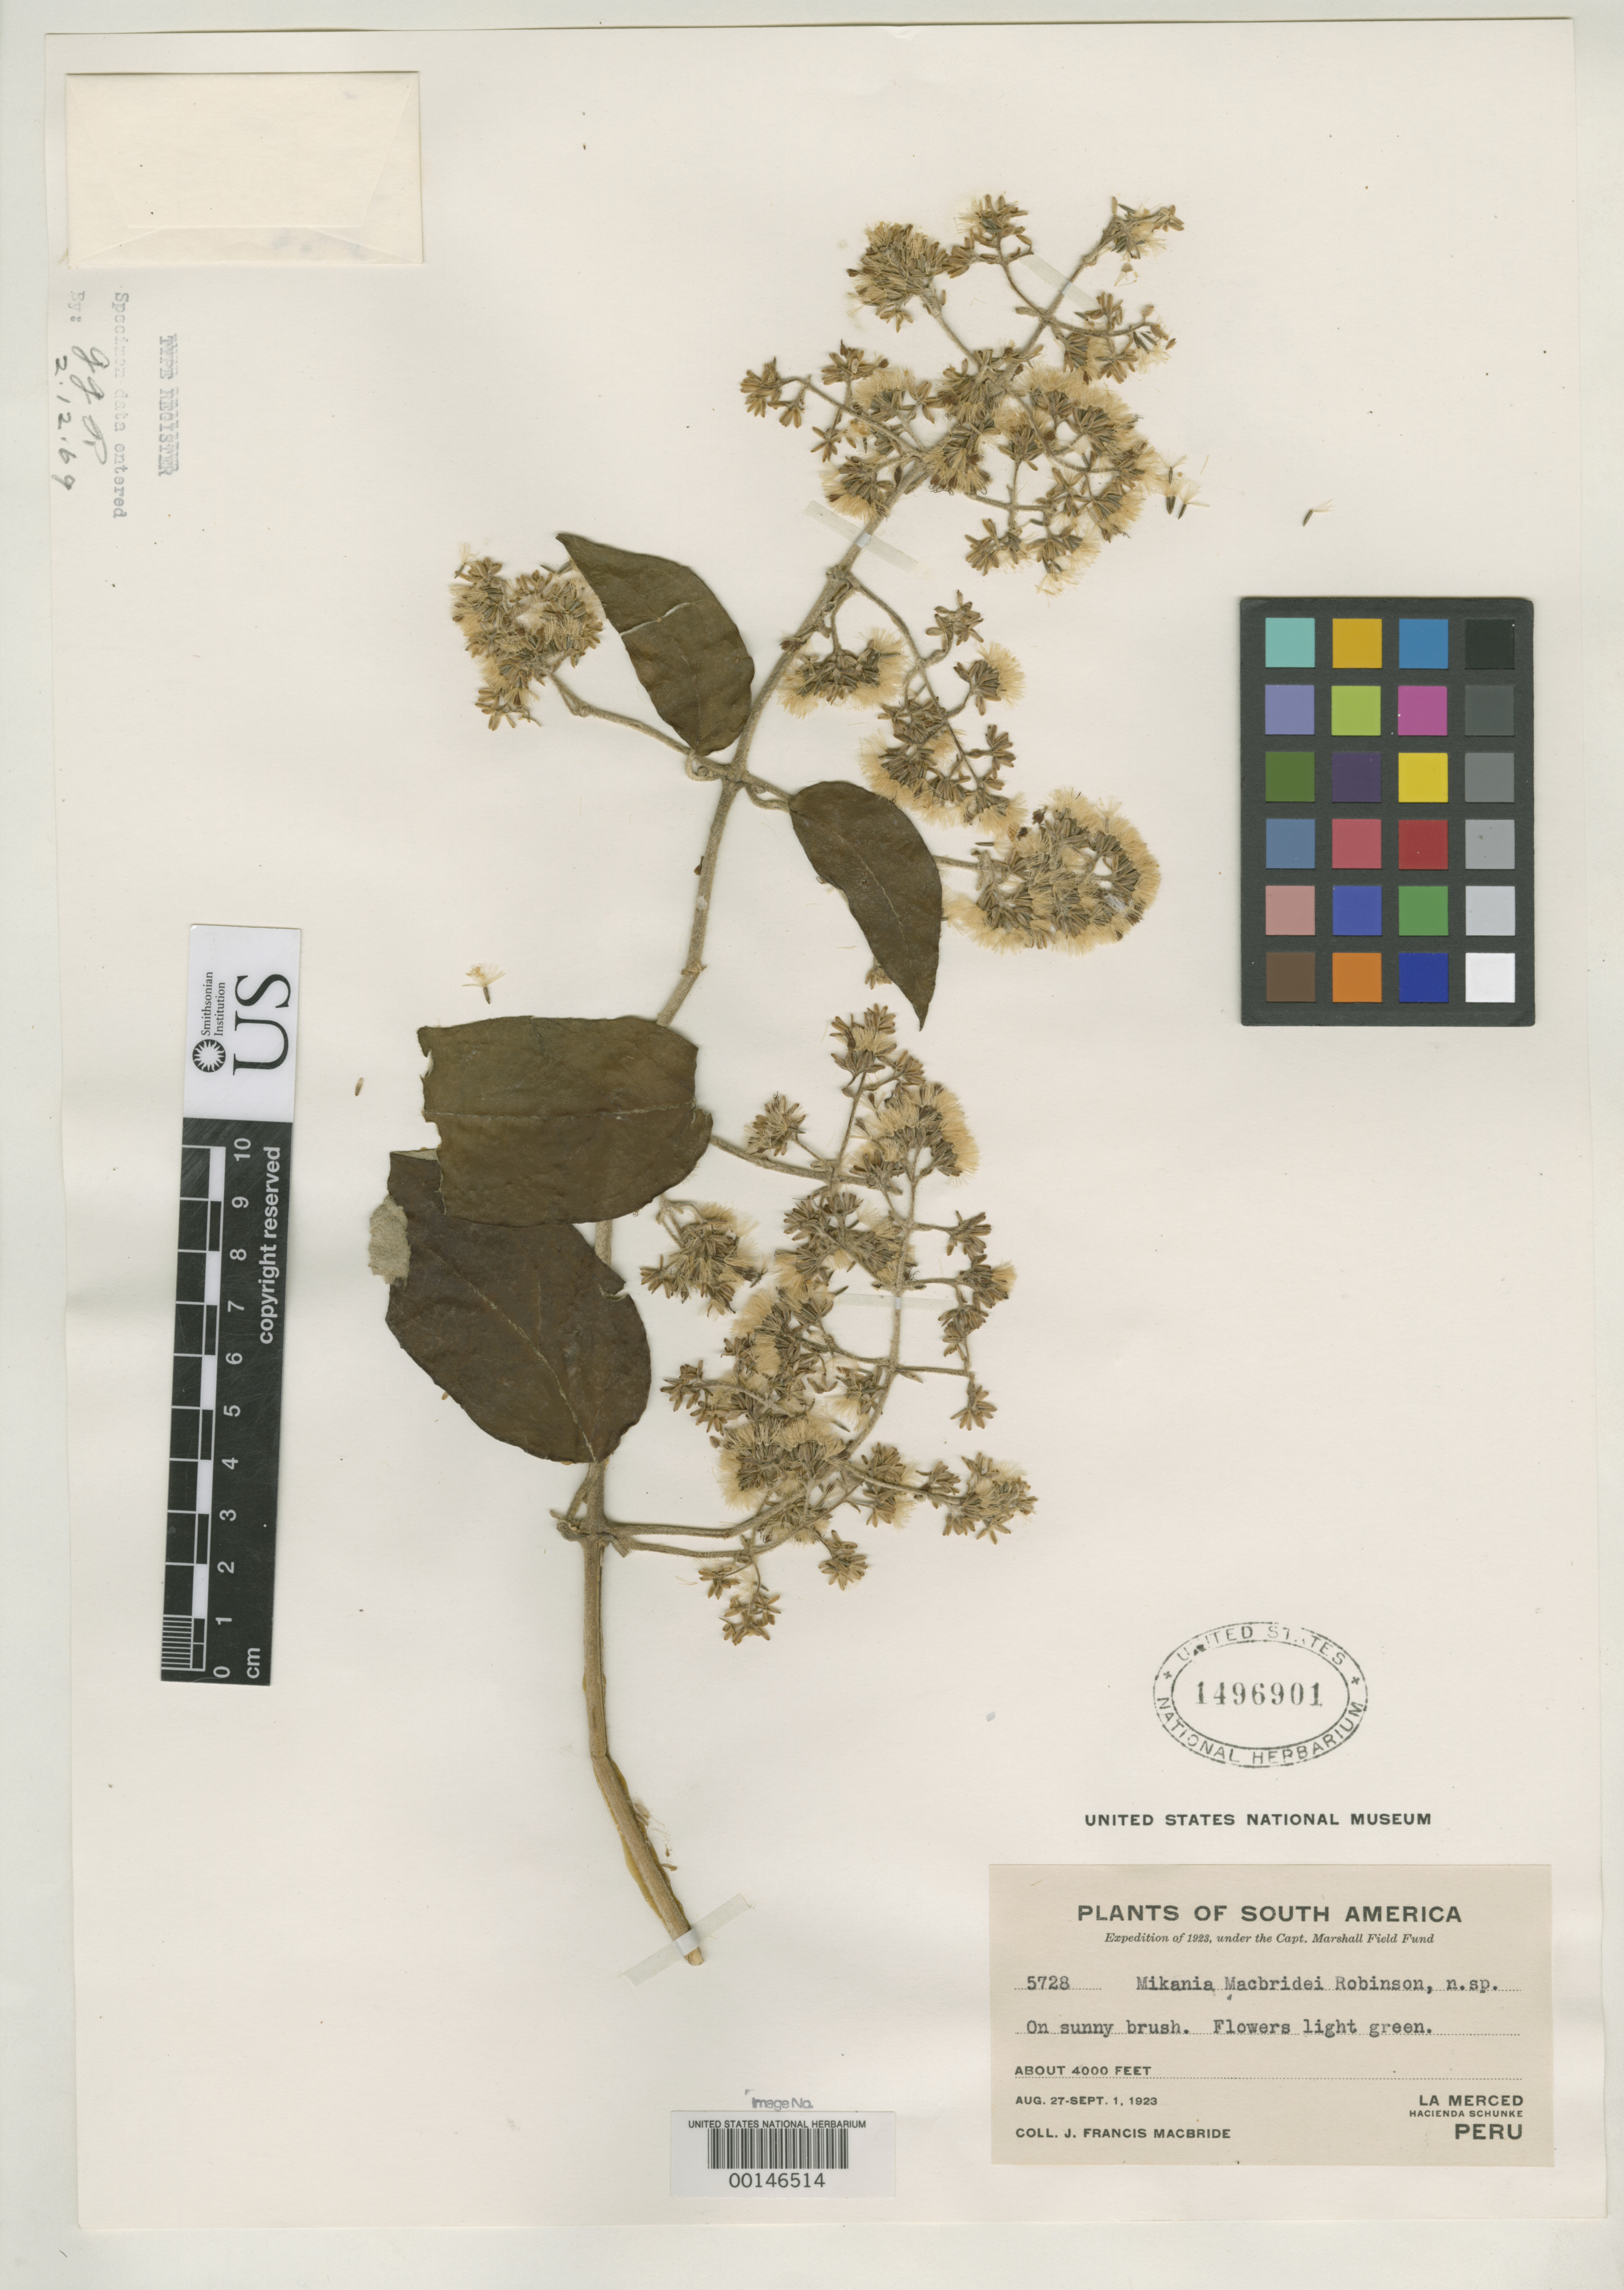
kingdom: Plantae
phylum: Tracheophyta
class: Magnoliopsida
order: Asterales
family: Asteraceae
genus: Mikania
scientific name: Mikania macbridei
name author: B.L. Rob.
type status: Isotype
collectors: J. F. Macbride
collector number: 5728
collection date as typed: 27 Aug 1923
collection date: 1923-08-27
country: Peru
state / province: Junín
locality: La Merced.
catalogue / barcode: US 1496901